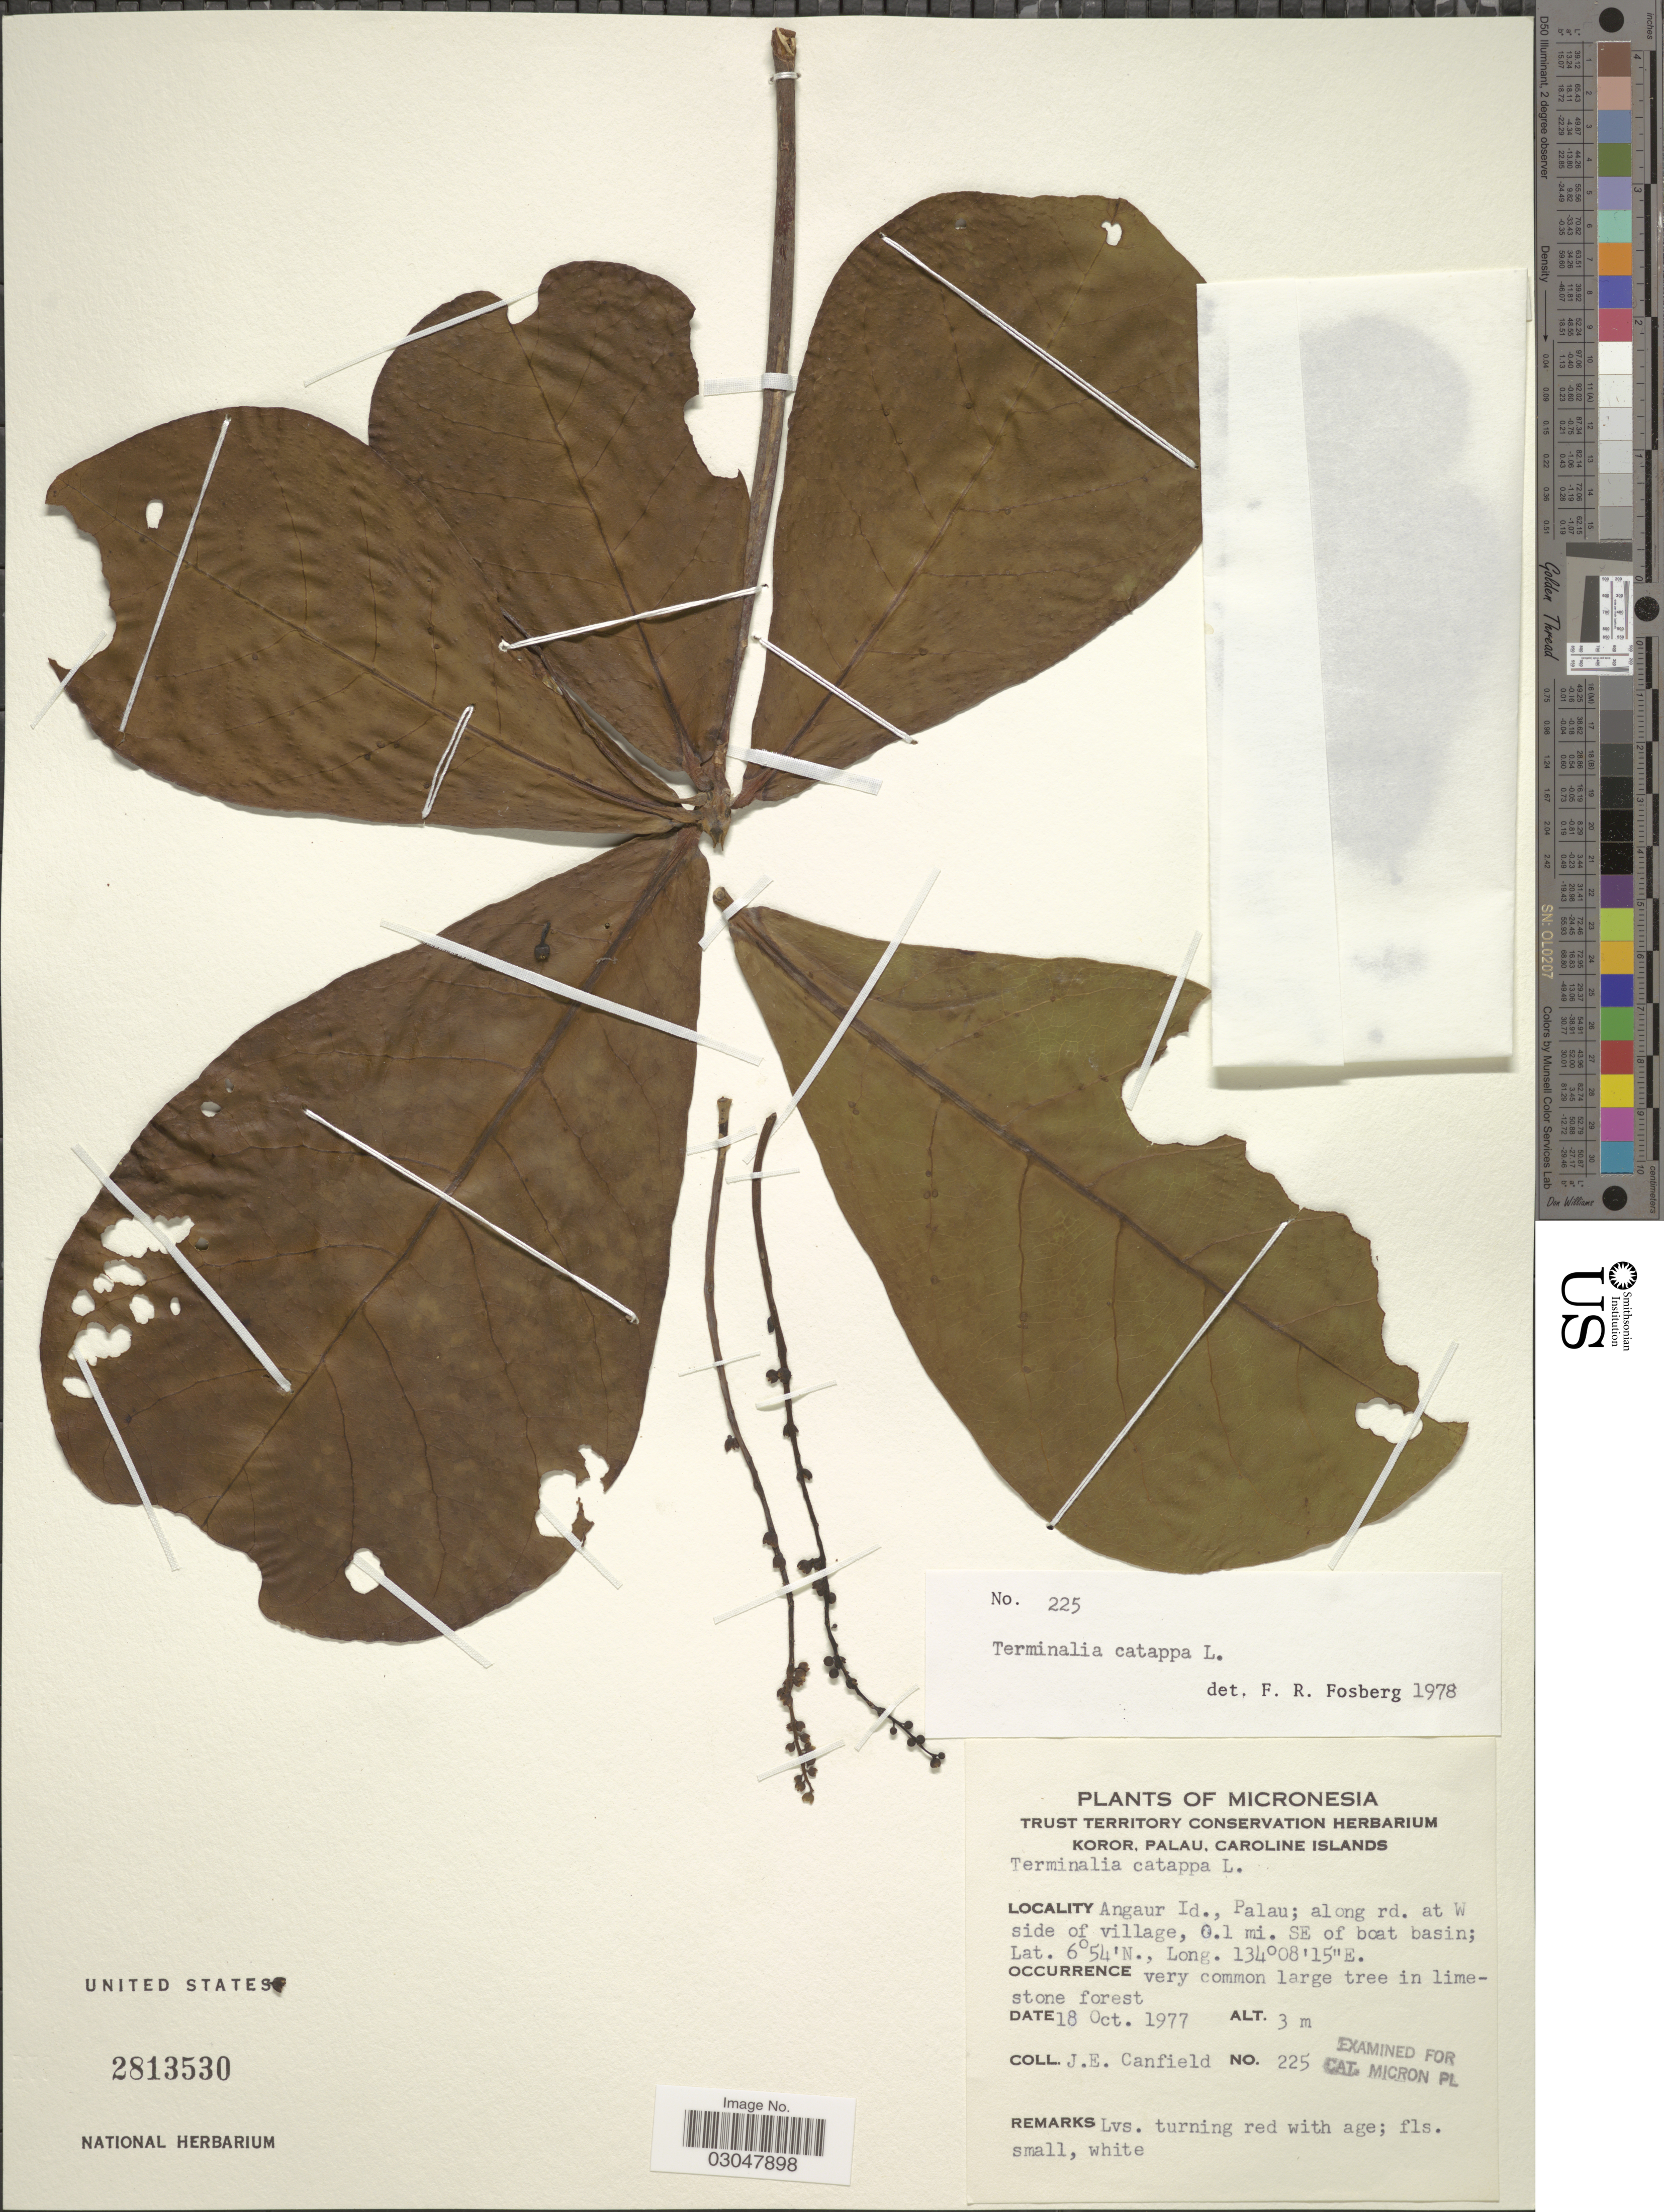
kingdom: Plantae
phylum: Tracheophyta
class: Magnoliopsida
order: Myrtales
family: Combretaceae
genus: Terminalia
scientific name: Terminalia catappa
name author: L.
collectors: J. E. Canfield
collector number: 225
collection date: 1977-10-18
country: Palau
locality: Micronesia. Angaur Id., Palau; along rd. at W side of village, 0.1 mi. SE of boat basin.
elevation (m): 3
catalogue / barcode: US 2813530